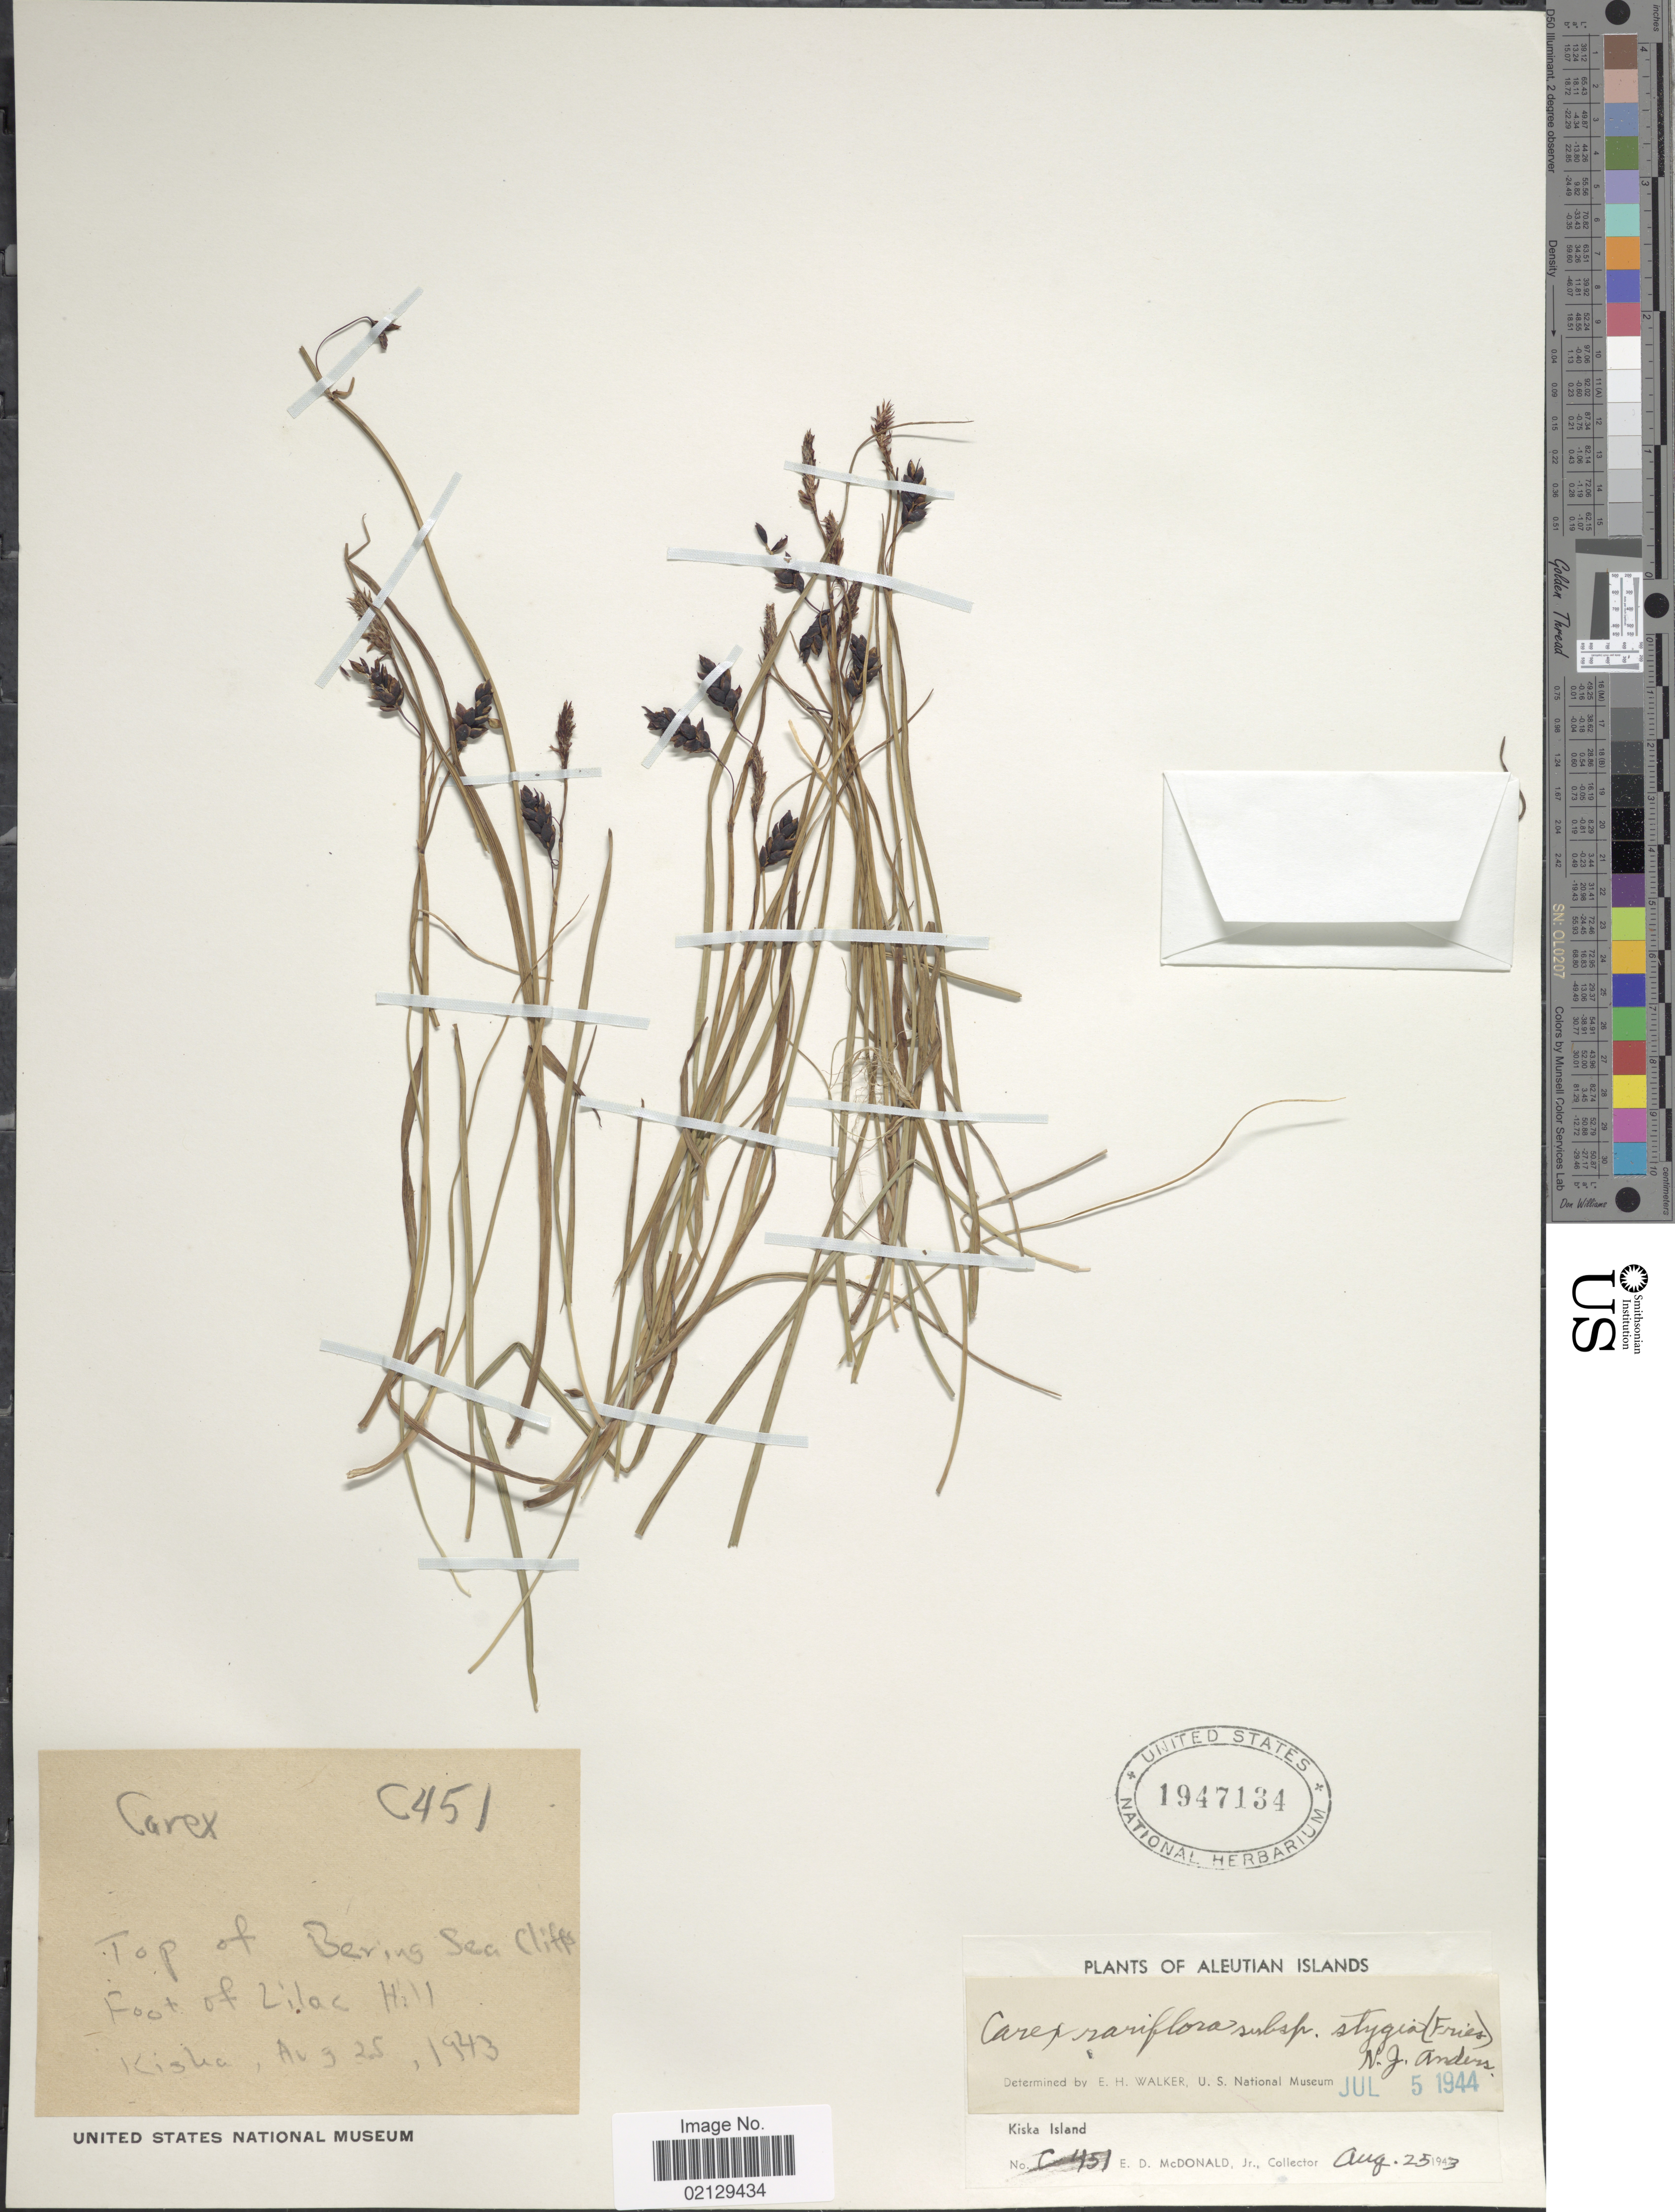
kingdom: Plantae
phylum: Tracheophyta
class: Liliopsida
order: Poales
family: Cyperaceae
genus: Carex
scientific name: Carex pluriflora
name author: Hultén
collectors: E. D. McDonald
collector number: C451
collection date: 1943-08-25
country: United States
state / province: Alaska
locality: Aleutian Islands, Kiska Island, Top of Bering Sea Cliffs Foot of Zilac Hill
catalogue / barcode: US 1947134